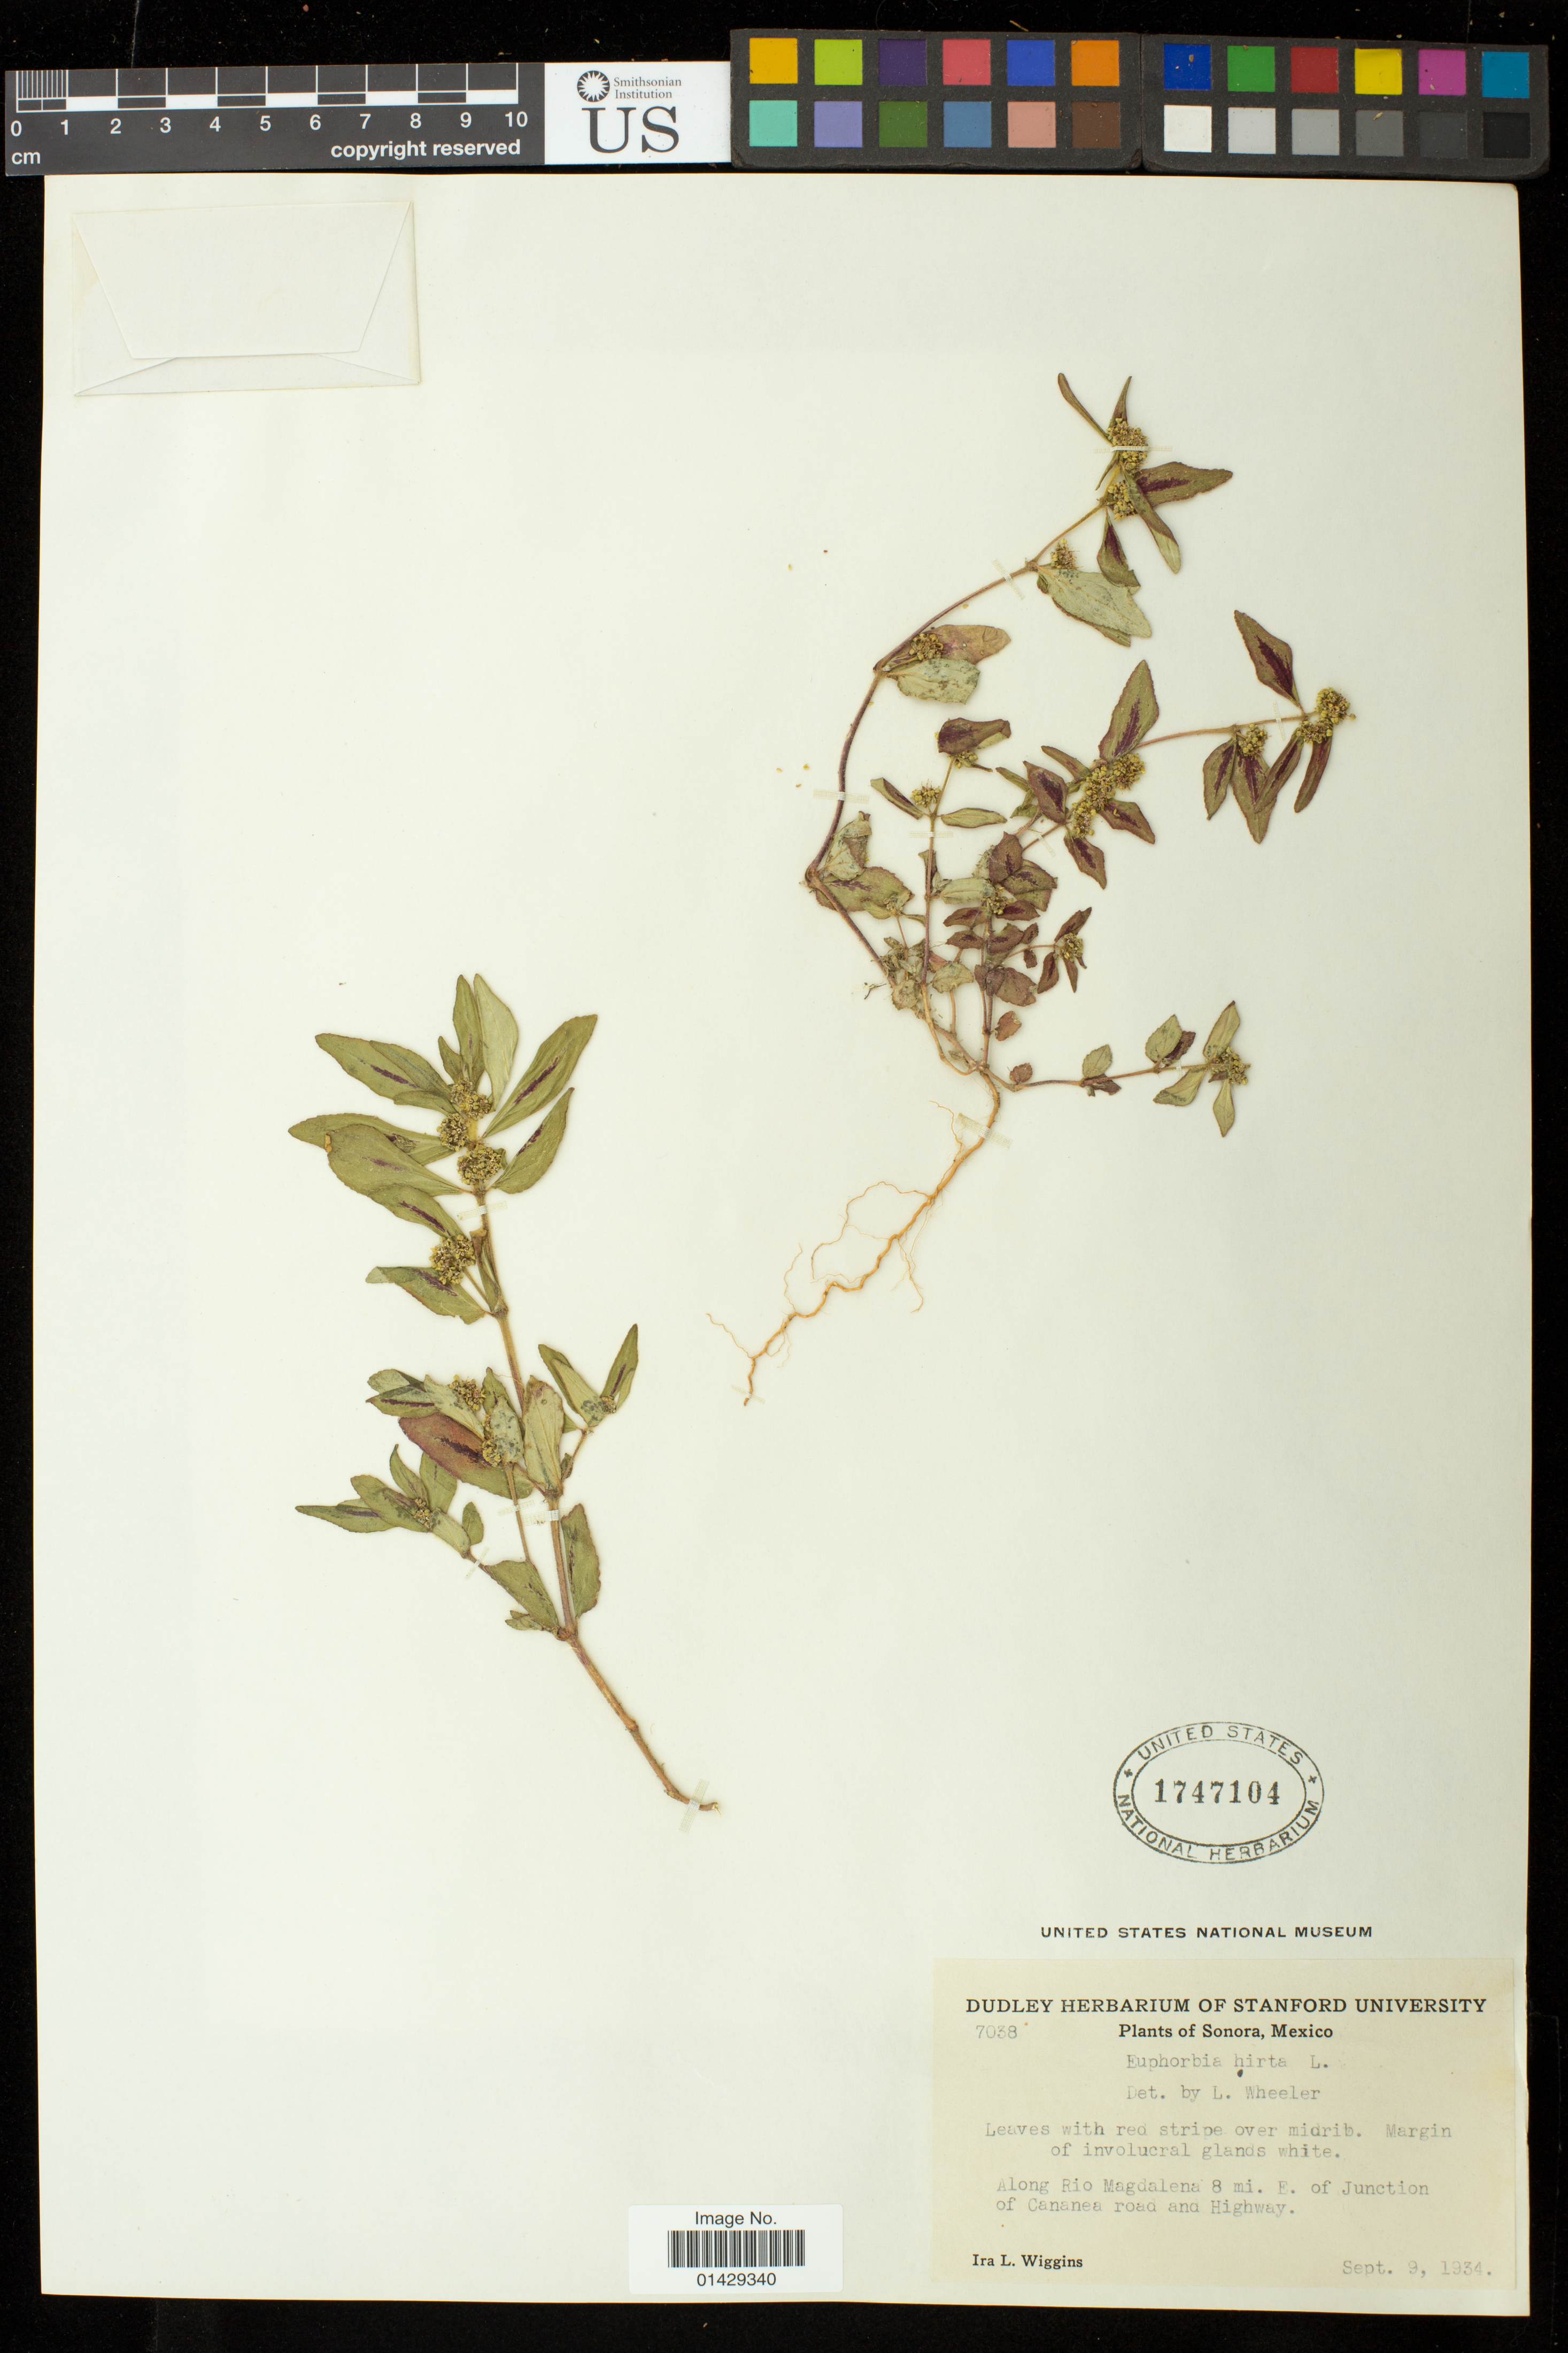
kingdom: Plantae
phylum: Tracheophyta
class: Magnoliopsida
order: Malpighiales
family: Euphorbiaceae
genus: Euphorbia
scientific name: Euphorbia hirta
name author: L.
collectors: I. L. Wiggins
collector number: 7038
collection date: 1934-09-09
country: Mexico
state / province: Sonora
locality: Along Rio Magdalena 8 mi. E. of Junction of Cananea road and Highway.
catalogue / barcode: US 1747104